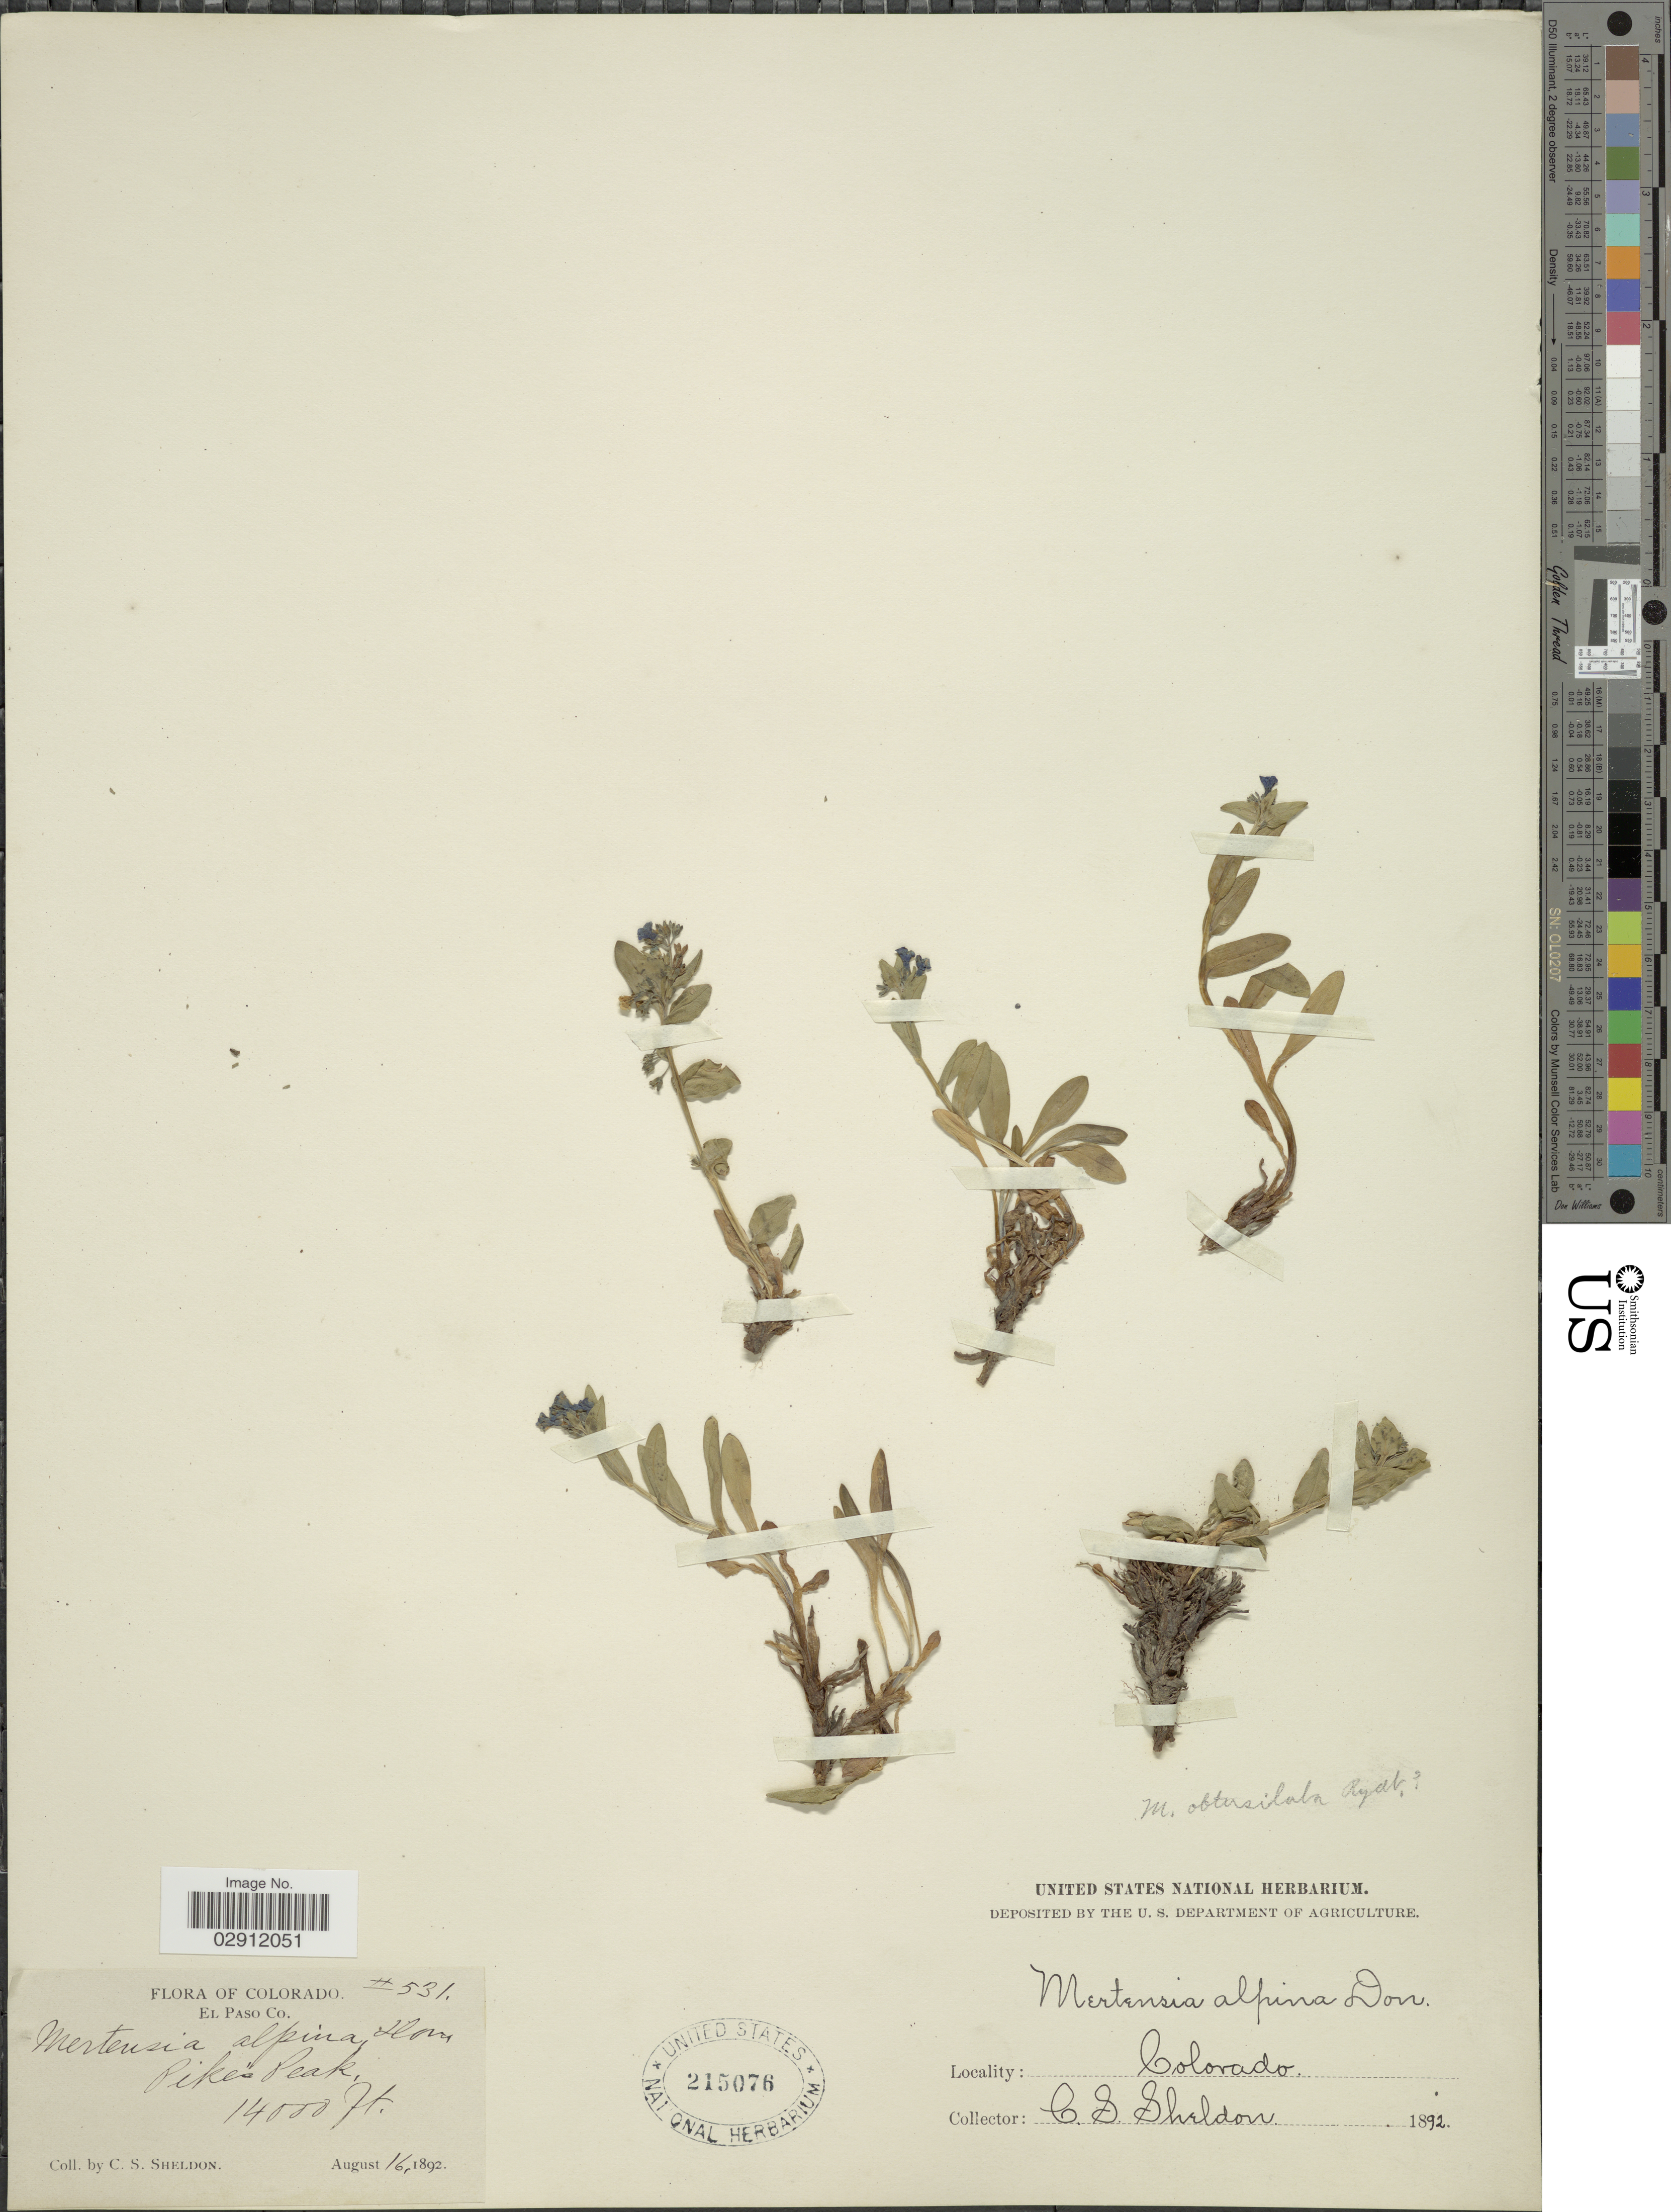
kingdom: Plantae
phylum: Tracheophyta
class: Magnoliopsida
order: Boraginales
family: Boraginaceae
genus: Mertensia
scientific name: Mertensia alpina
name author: (Torr.) G. Don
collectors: C. S. Sheldon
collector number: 531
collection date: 1892-08-16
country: United States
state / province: Colorado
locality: El Paso Co. Pike's Peak.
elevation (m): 4267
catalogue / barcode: US 215076